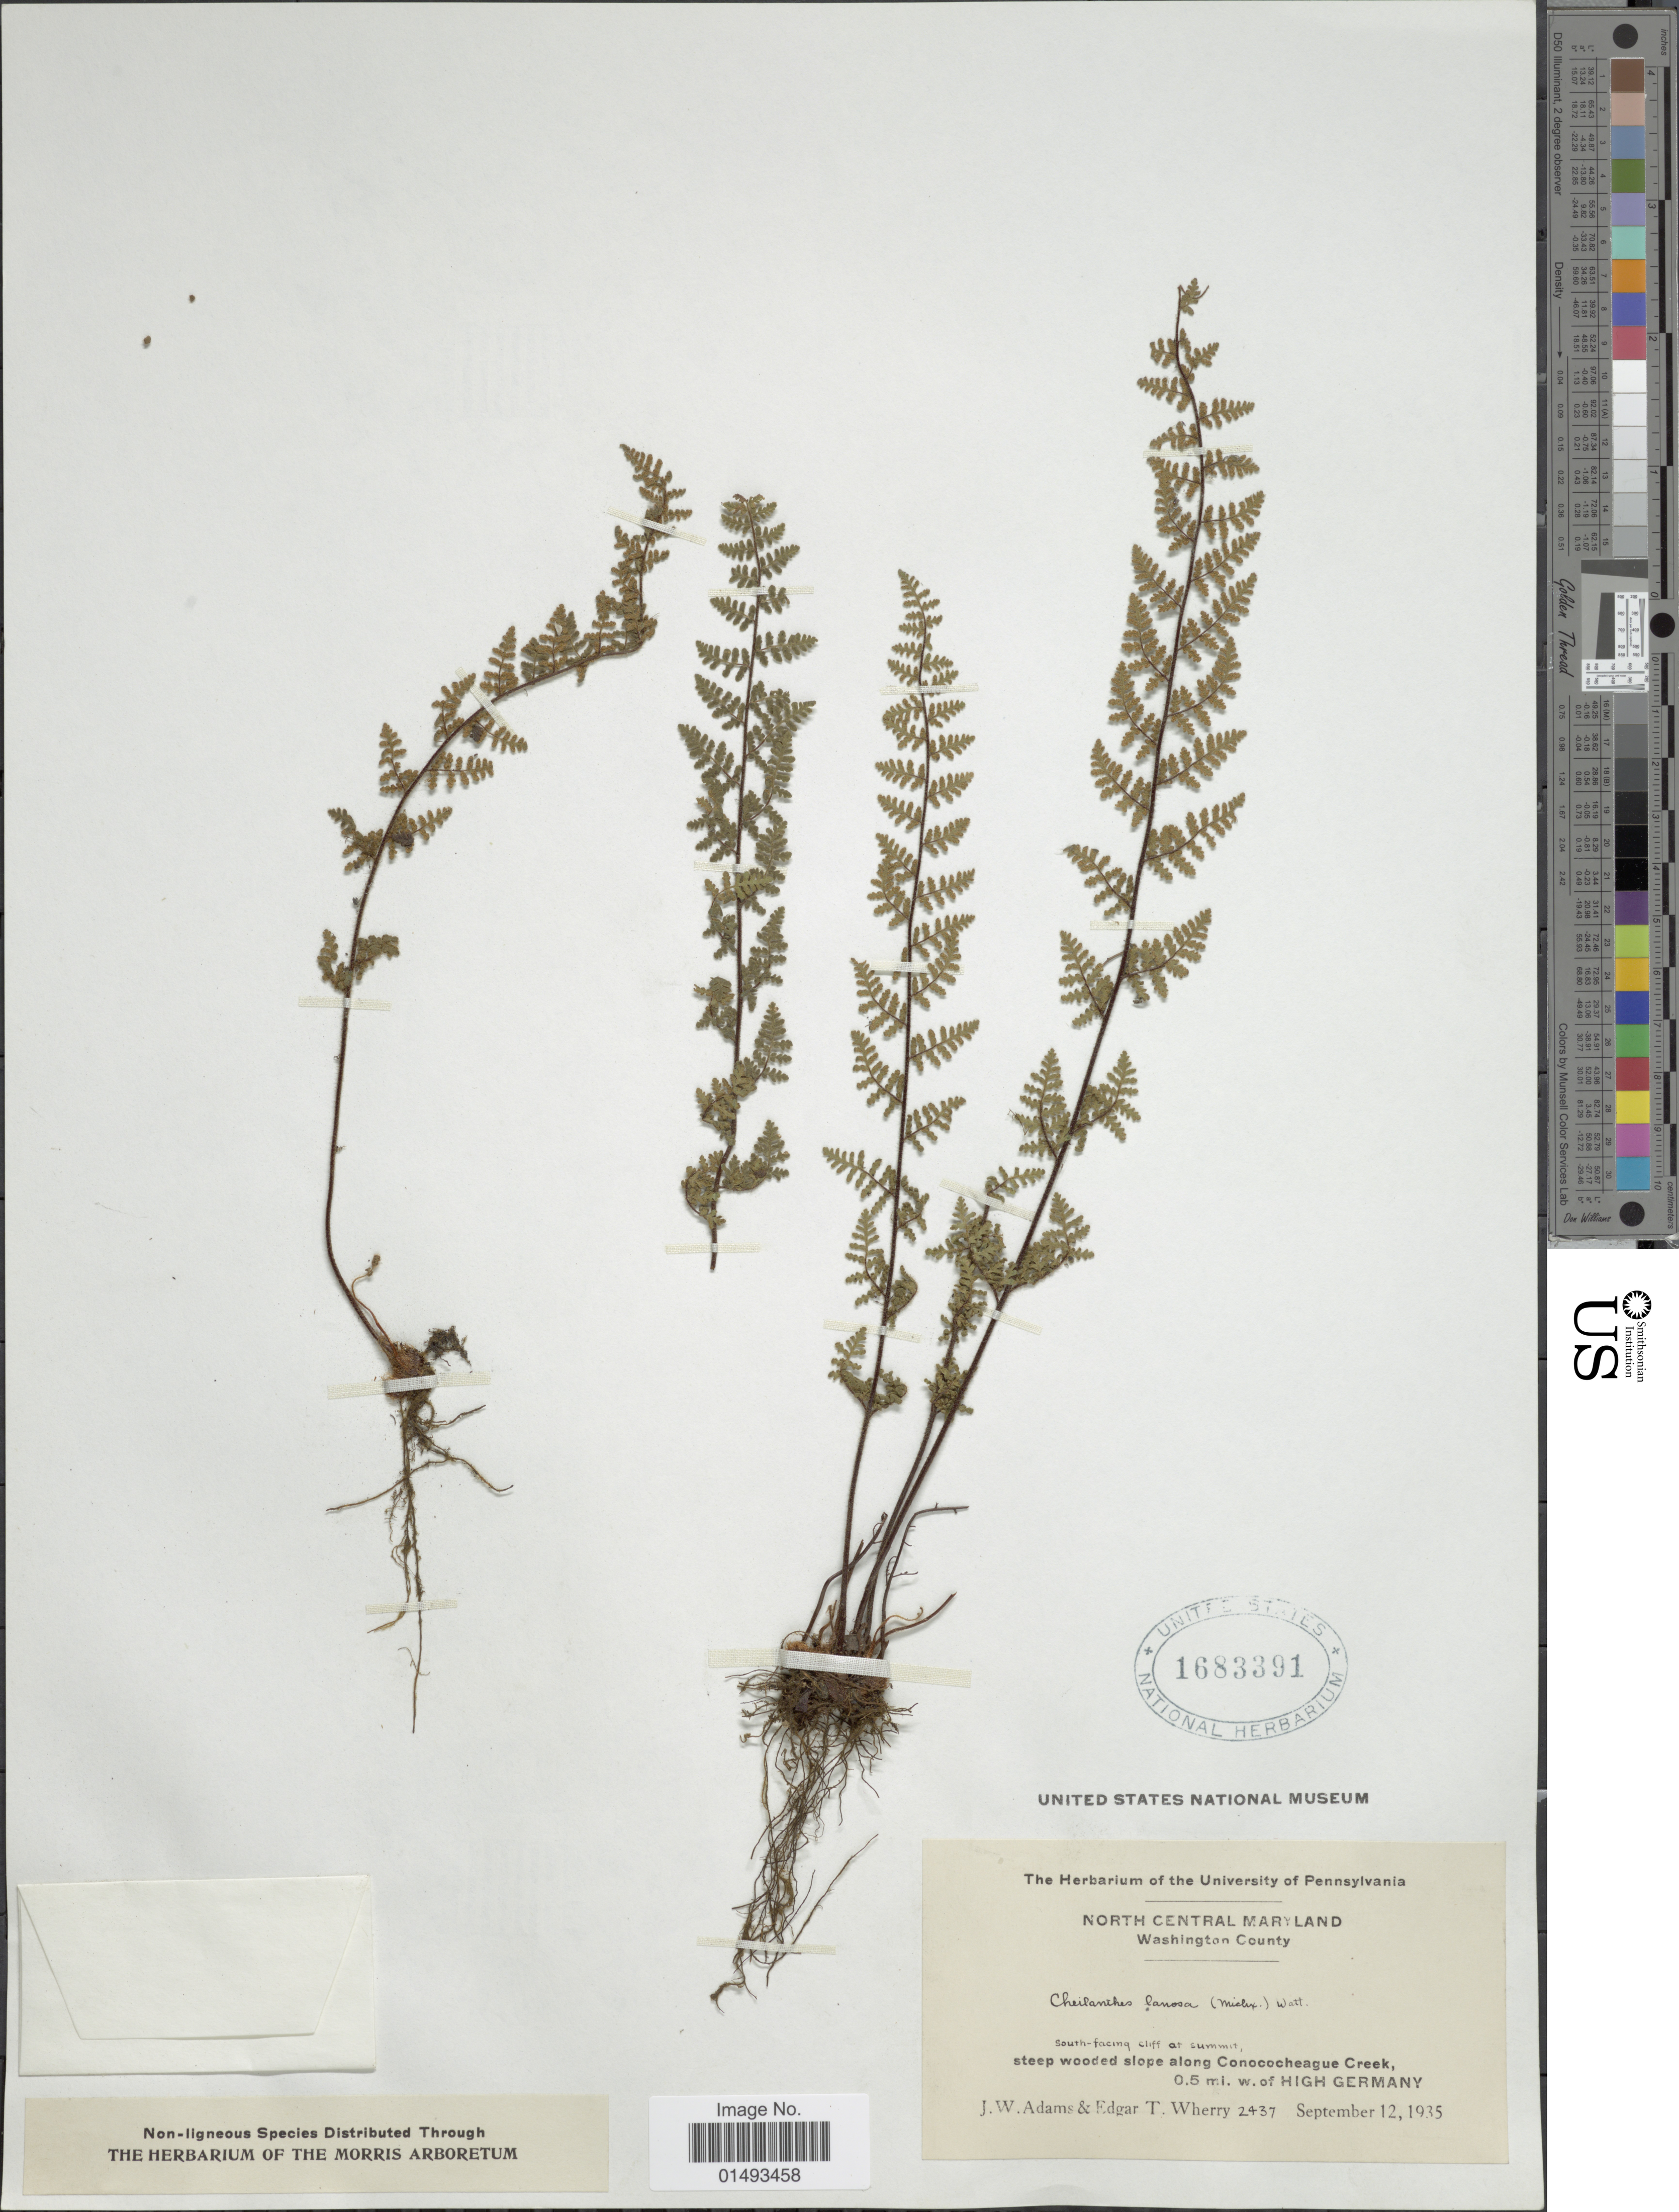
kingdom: Plantae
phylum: Tracheophyta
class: Polypodiopsida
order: Polypodiales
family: Pteridaceae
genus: Myriopteris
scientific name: Myriopteris lanosa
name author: (Michx.) Grusz & Windham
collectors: J. Adams & E. T. Wherry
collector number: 2437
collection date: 1935-09-12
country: United States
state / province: Pennsylvania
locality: North Central Maryland, Washington County, south facing cliff at summit, steep wooded slope along Conococheague Creek, 0.5 mi. w. of High Germany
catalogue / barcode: US 1683391